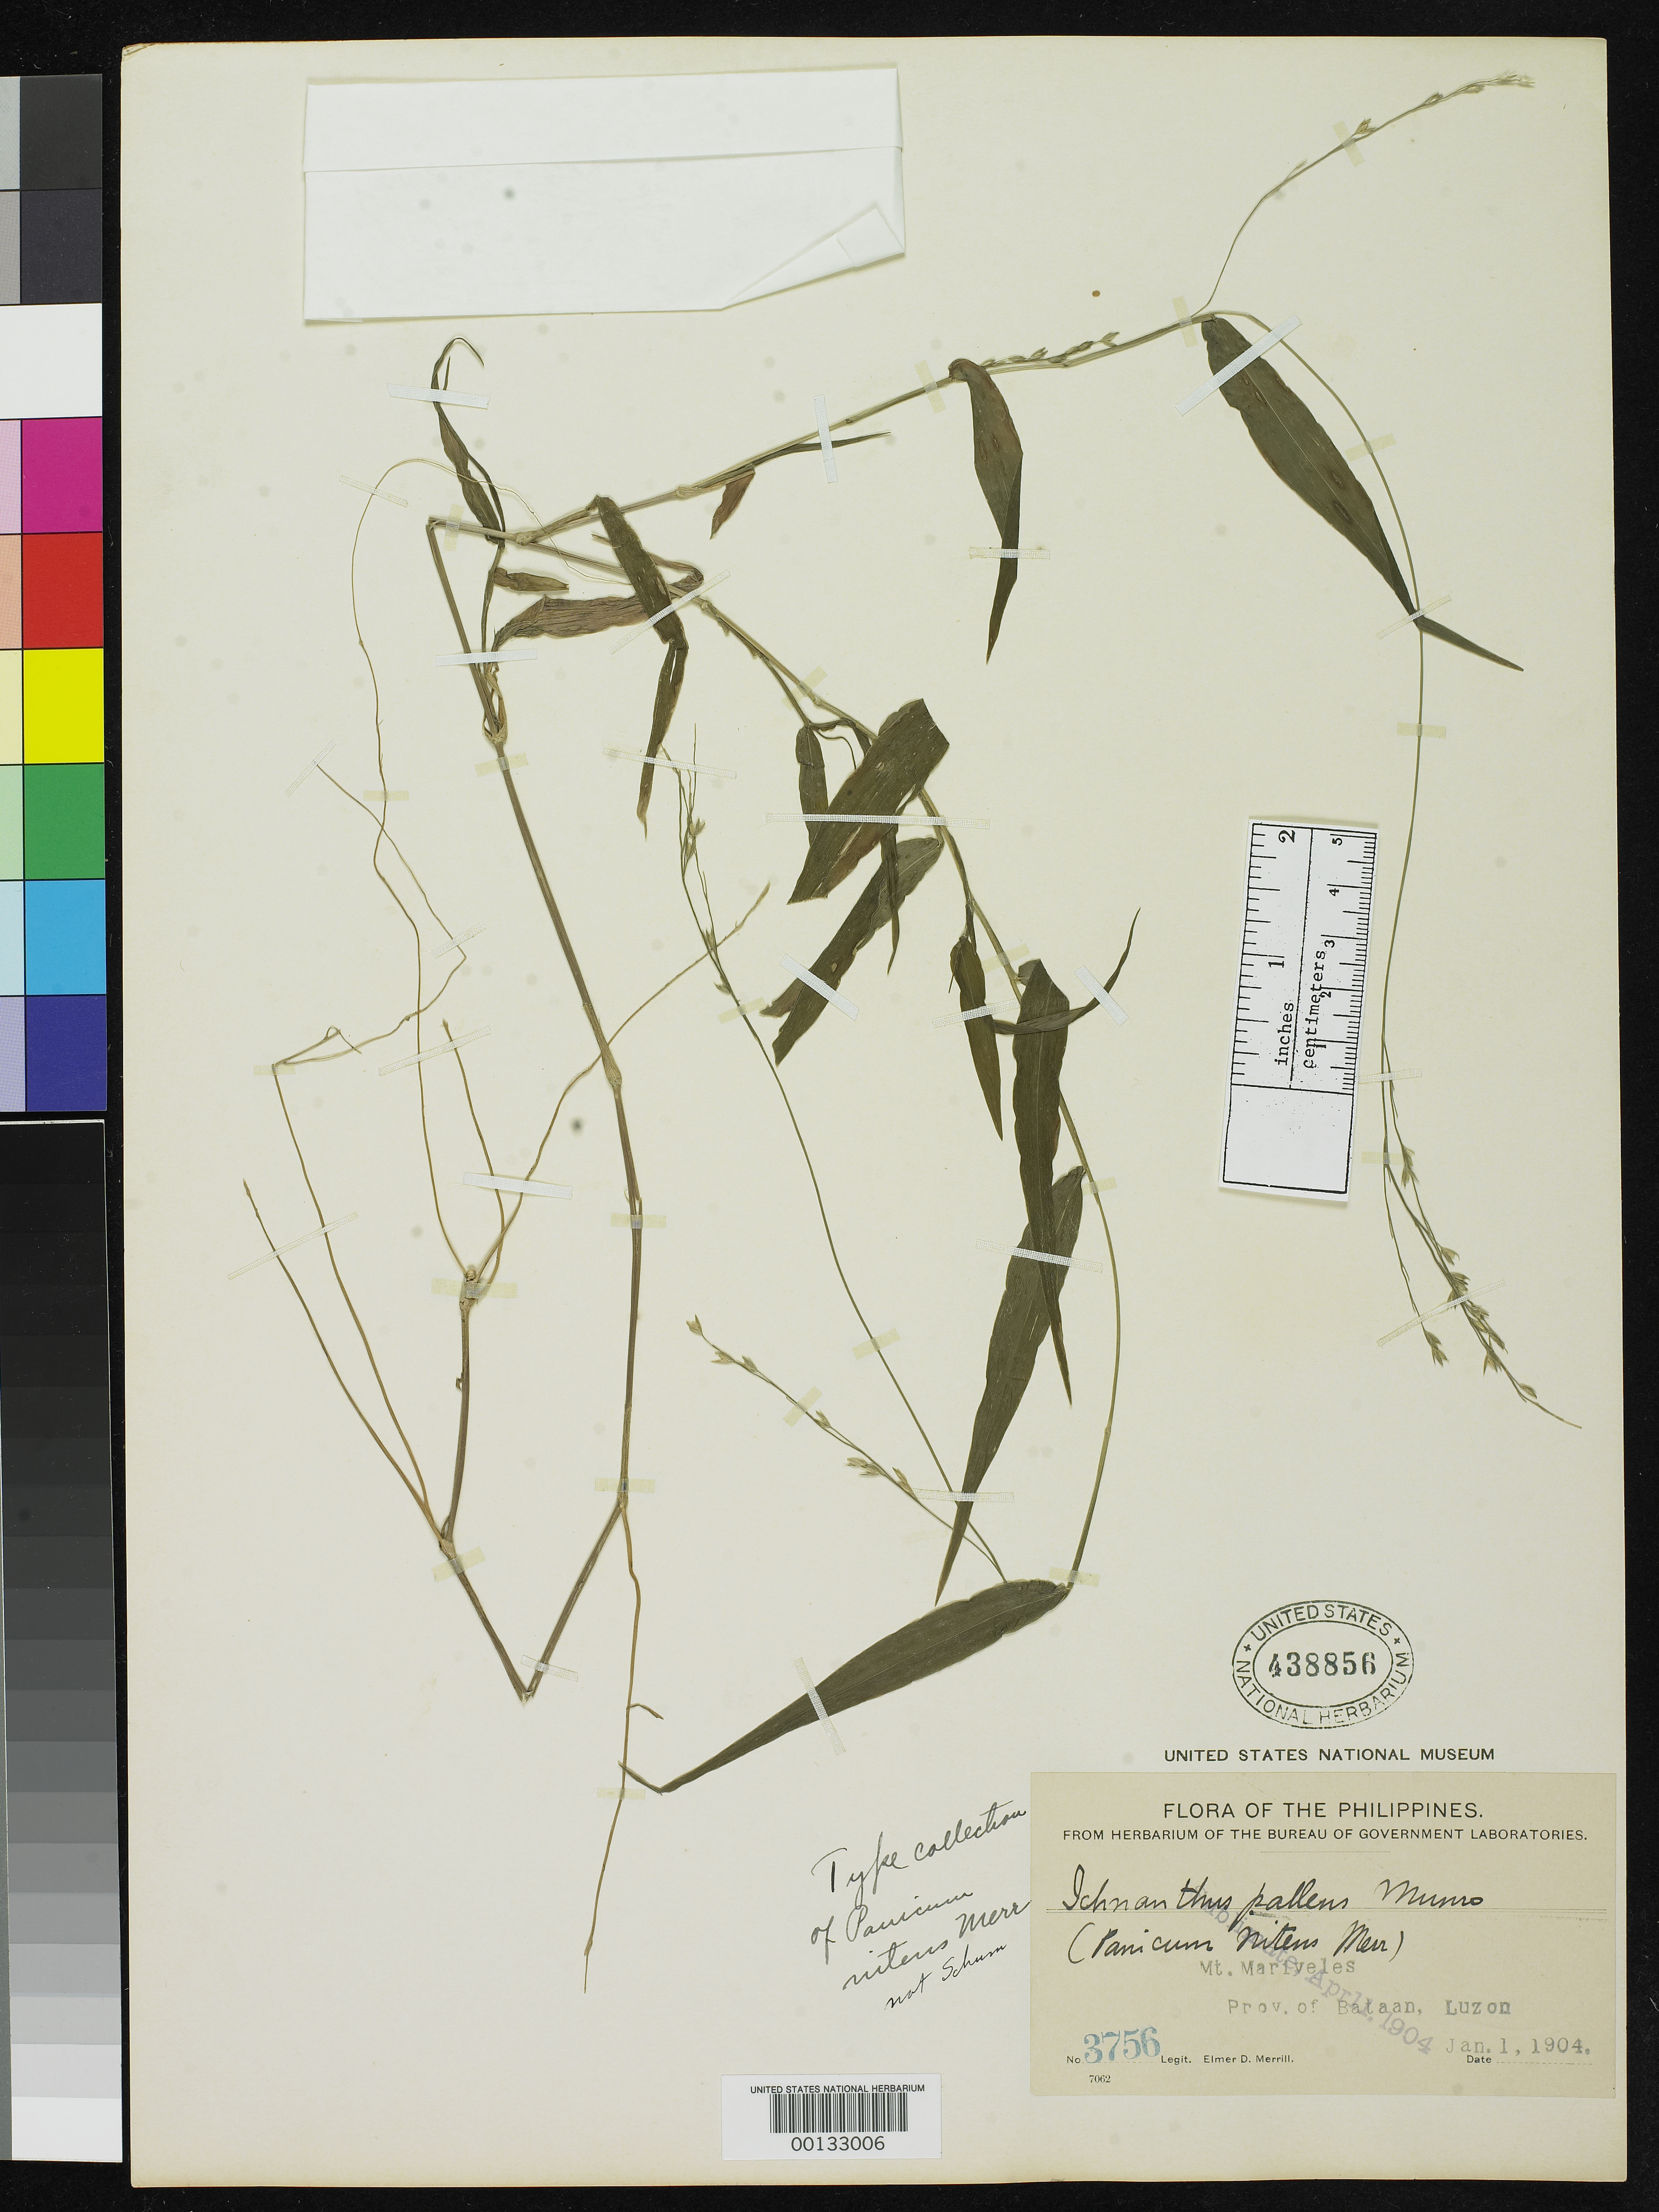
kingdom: Plantae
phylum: Tracheophyta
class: Liliopsida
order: Poales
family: Poaceae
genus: Panicum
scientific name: Panicum nitens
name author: Merr.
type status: Isotype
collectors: E. D. Merrill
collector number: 3756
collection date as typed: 01 Jan 1904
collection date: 1904-01-01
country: Philippines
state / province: Central Luzon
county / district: Bataan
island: Luzon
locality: Mt. Mariveles.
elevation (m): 1200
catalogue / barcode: US 438856